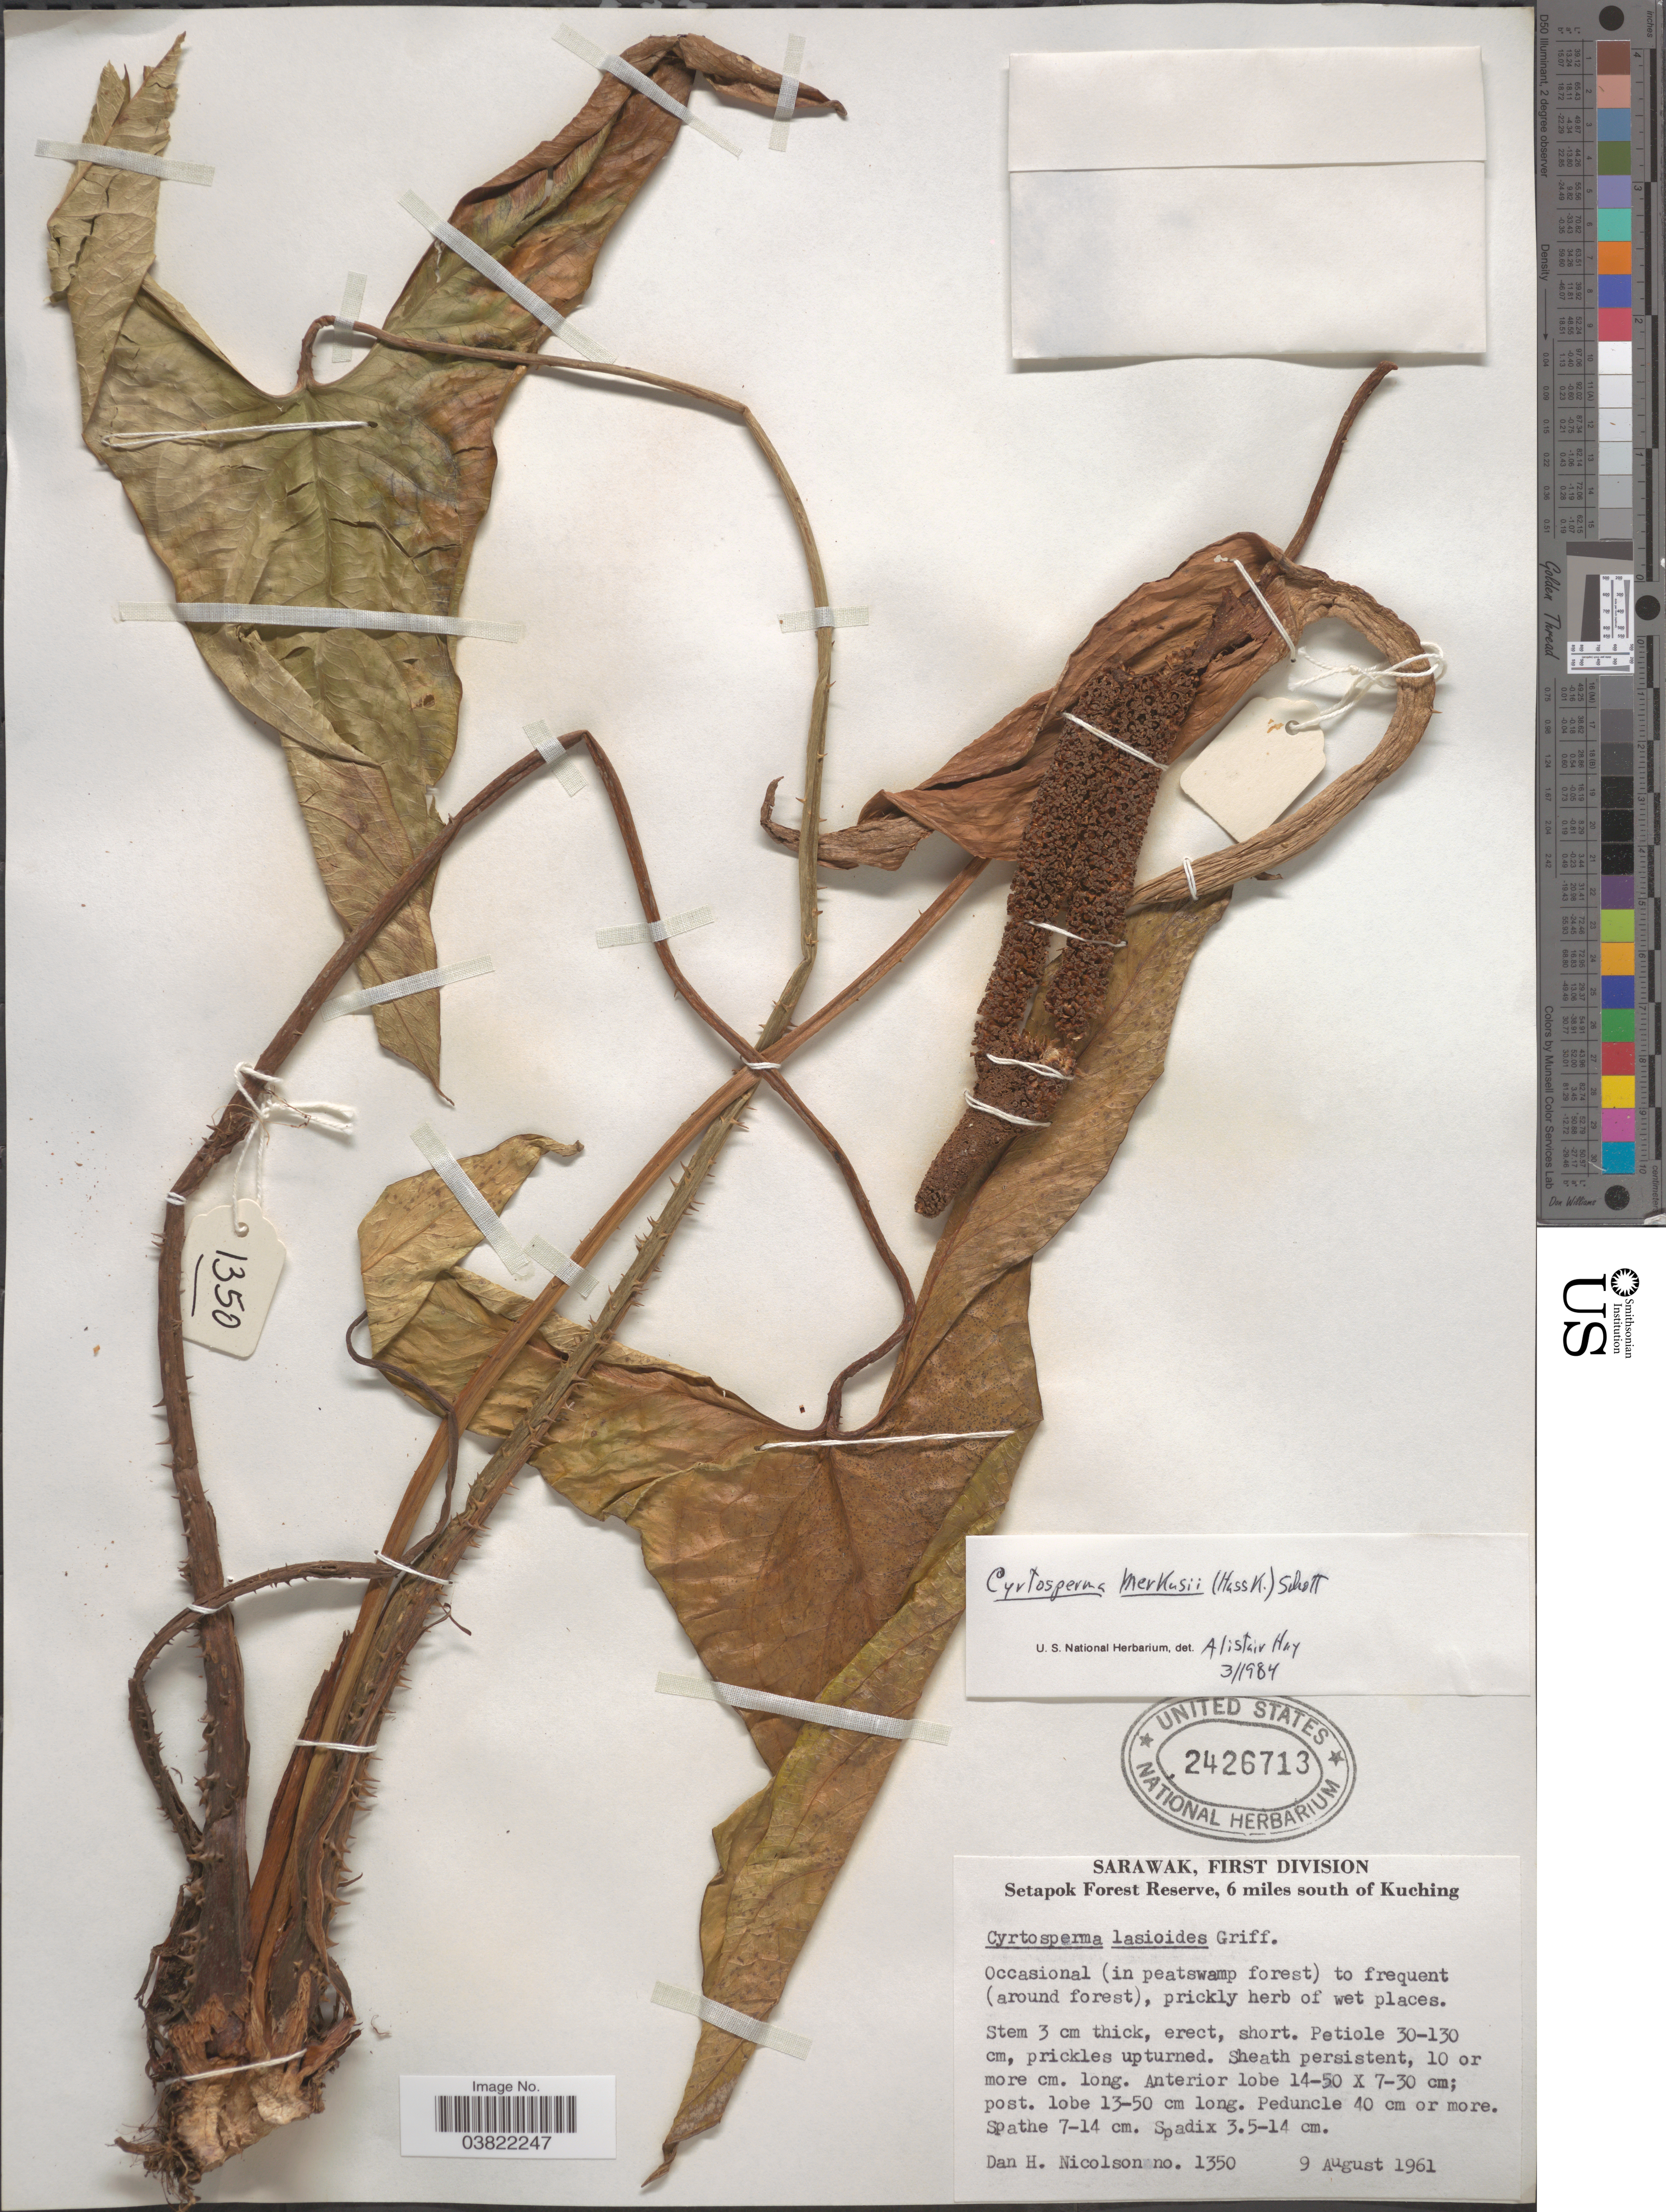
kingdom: Plantae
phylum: Tracheophyta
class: Liliopsida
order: Alismatales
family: Araceae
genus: Cyrtosperma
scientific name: Cyrtosperma merkusii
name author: (Hassk.) Schott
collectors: D. H. Nicolson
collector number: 1350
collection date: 1961-08-09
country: Malaysia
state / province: Sarawak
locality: First Division. Setapok Forest Reserve, 6 miles south of Kuching.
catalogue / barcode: US 2426713